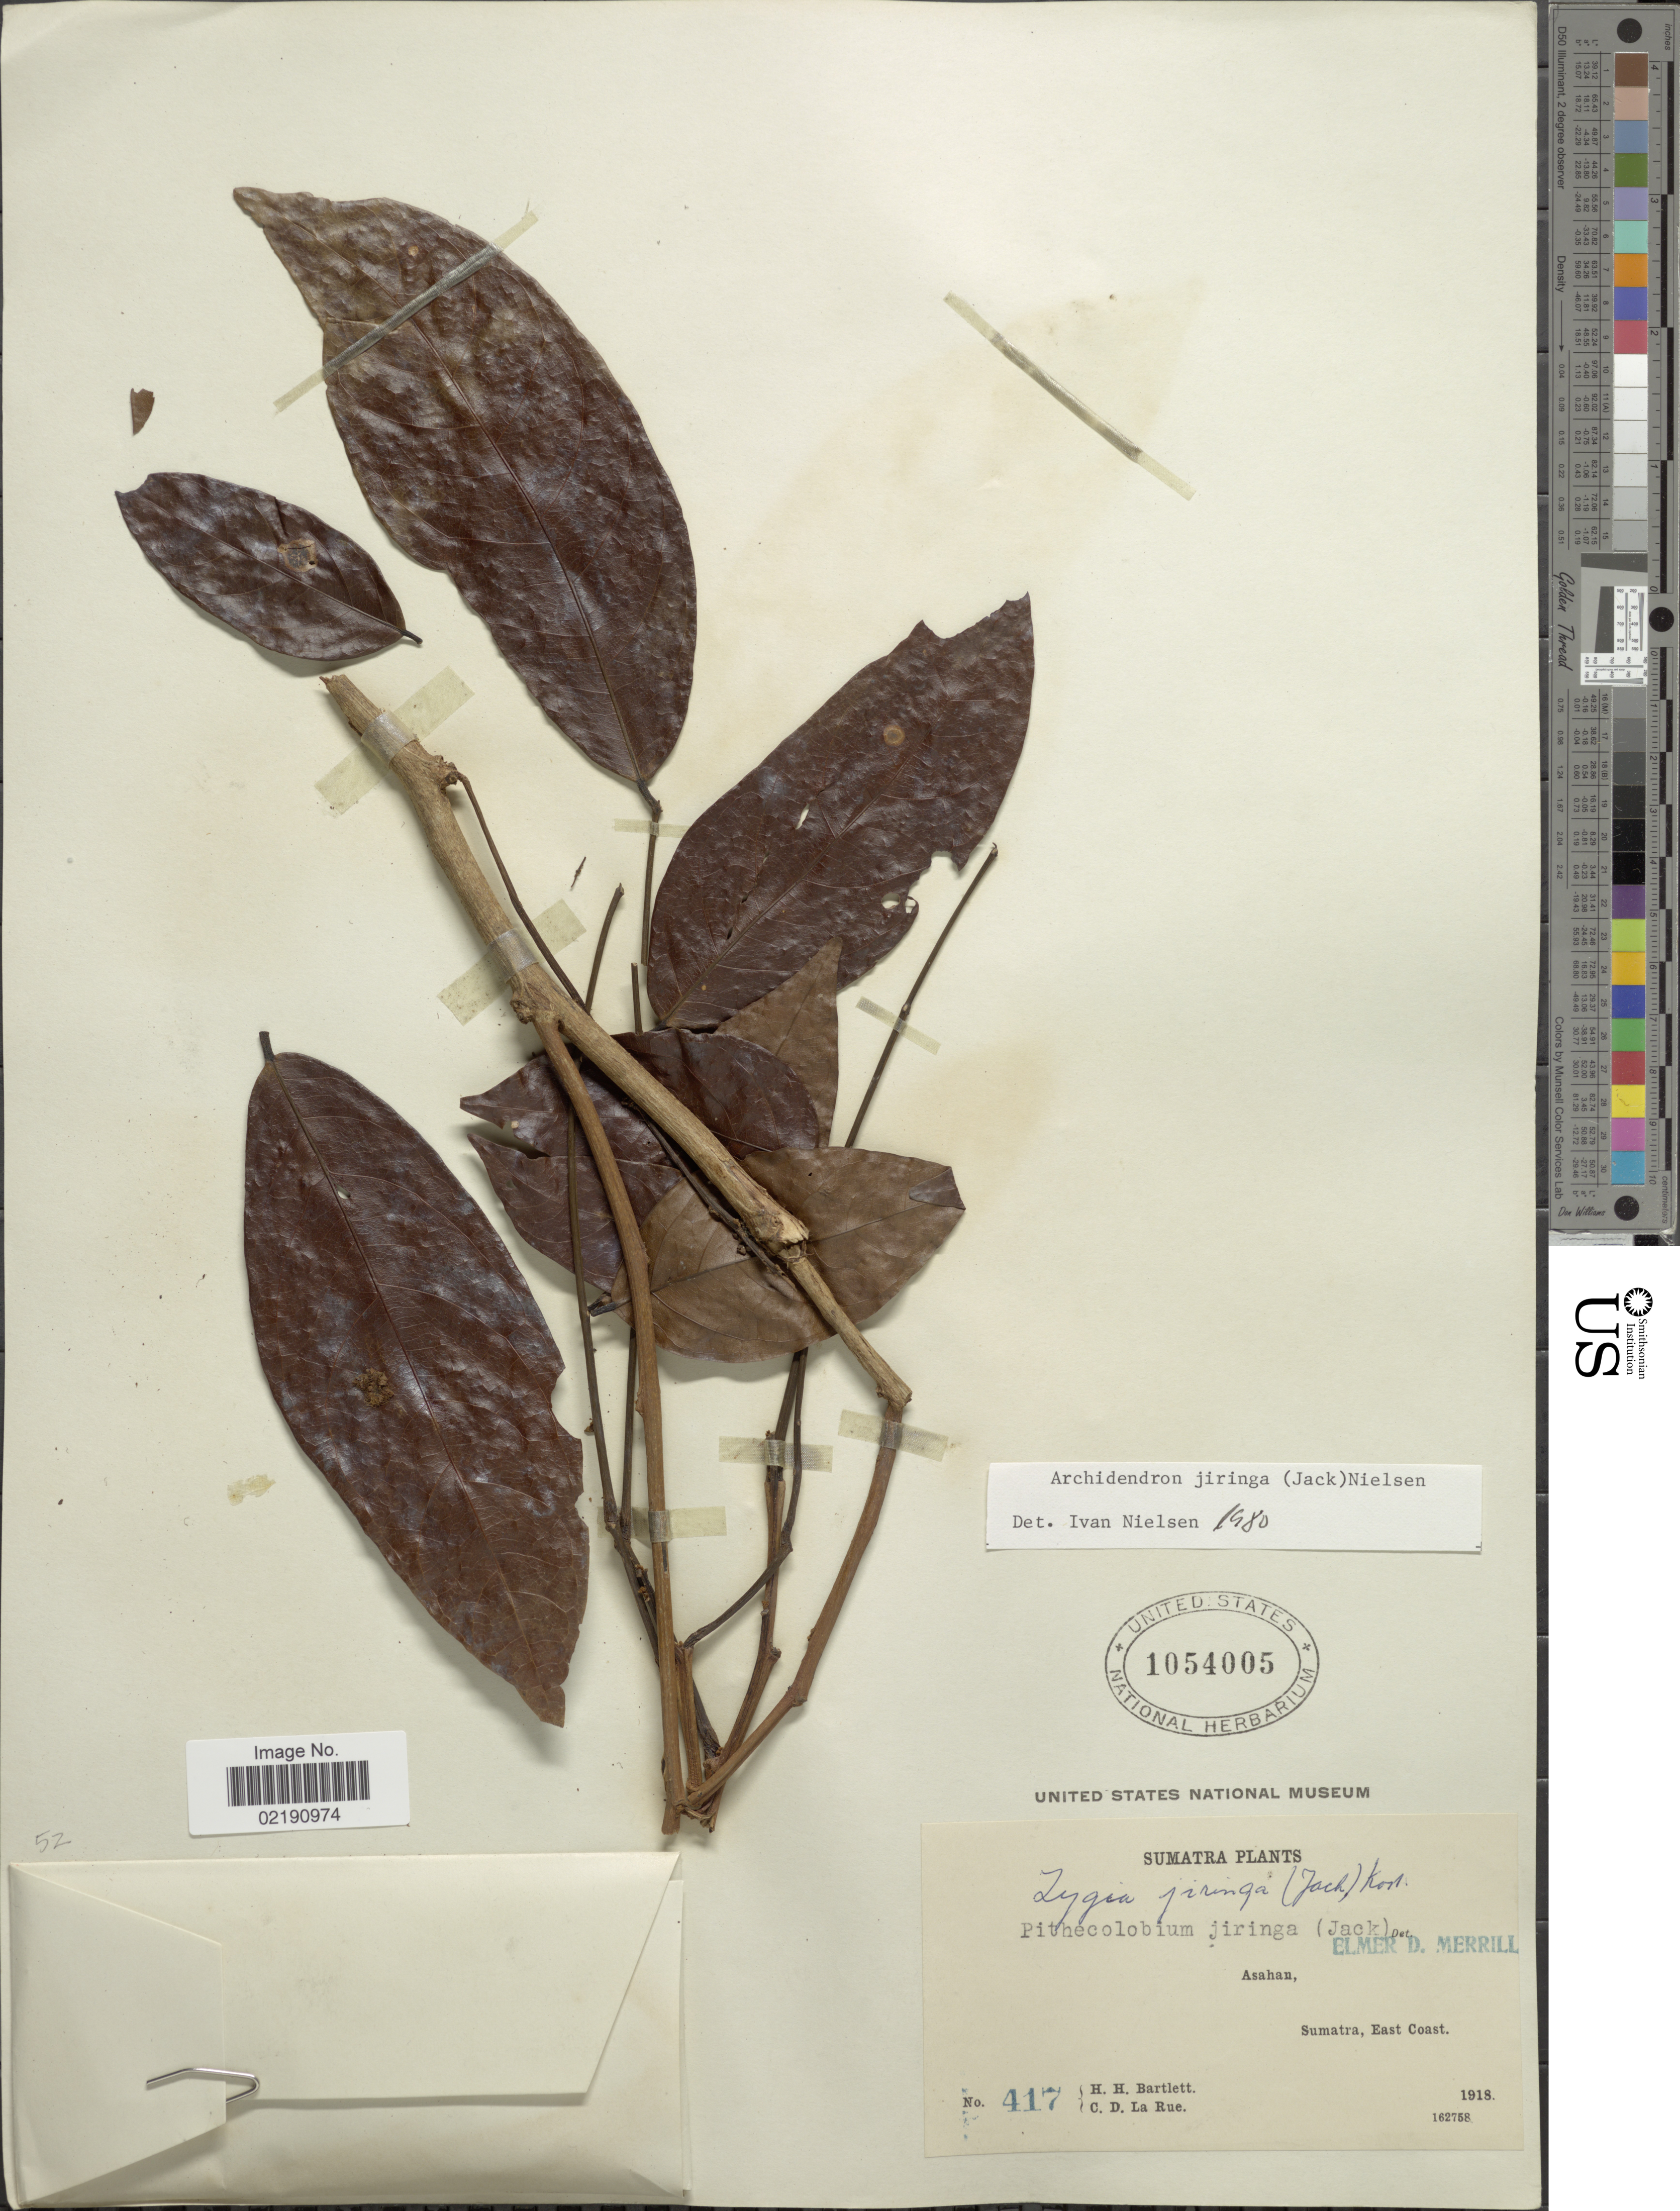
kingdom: Plantae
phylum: Tracheophyta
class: Magnoliopsida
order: Fabales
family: Fabaceae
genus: Archidendron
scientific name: Archidendron jiringa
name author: (Jack) I.C. Nielsen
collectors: H. H. Bartlett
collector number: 417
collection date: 1918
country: Indonesia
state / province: Sumatra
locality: Ashan, East Coast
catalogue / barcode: US 1054005